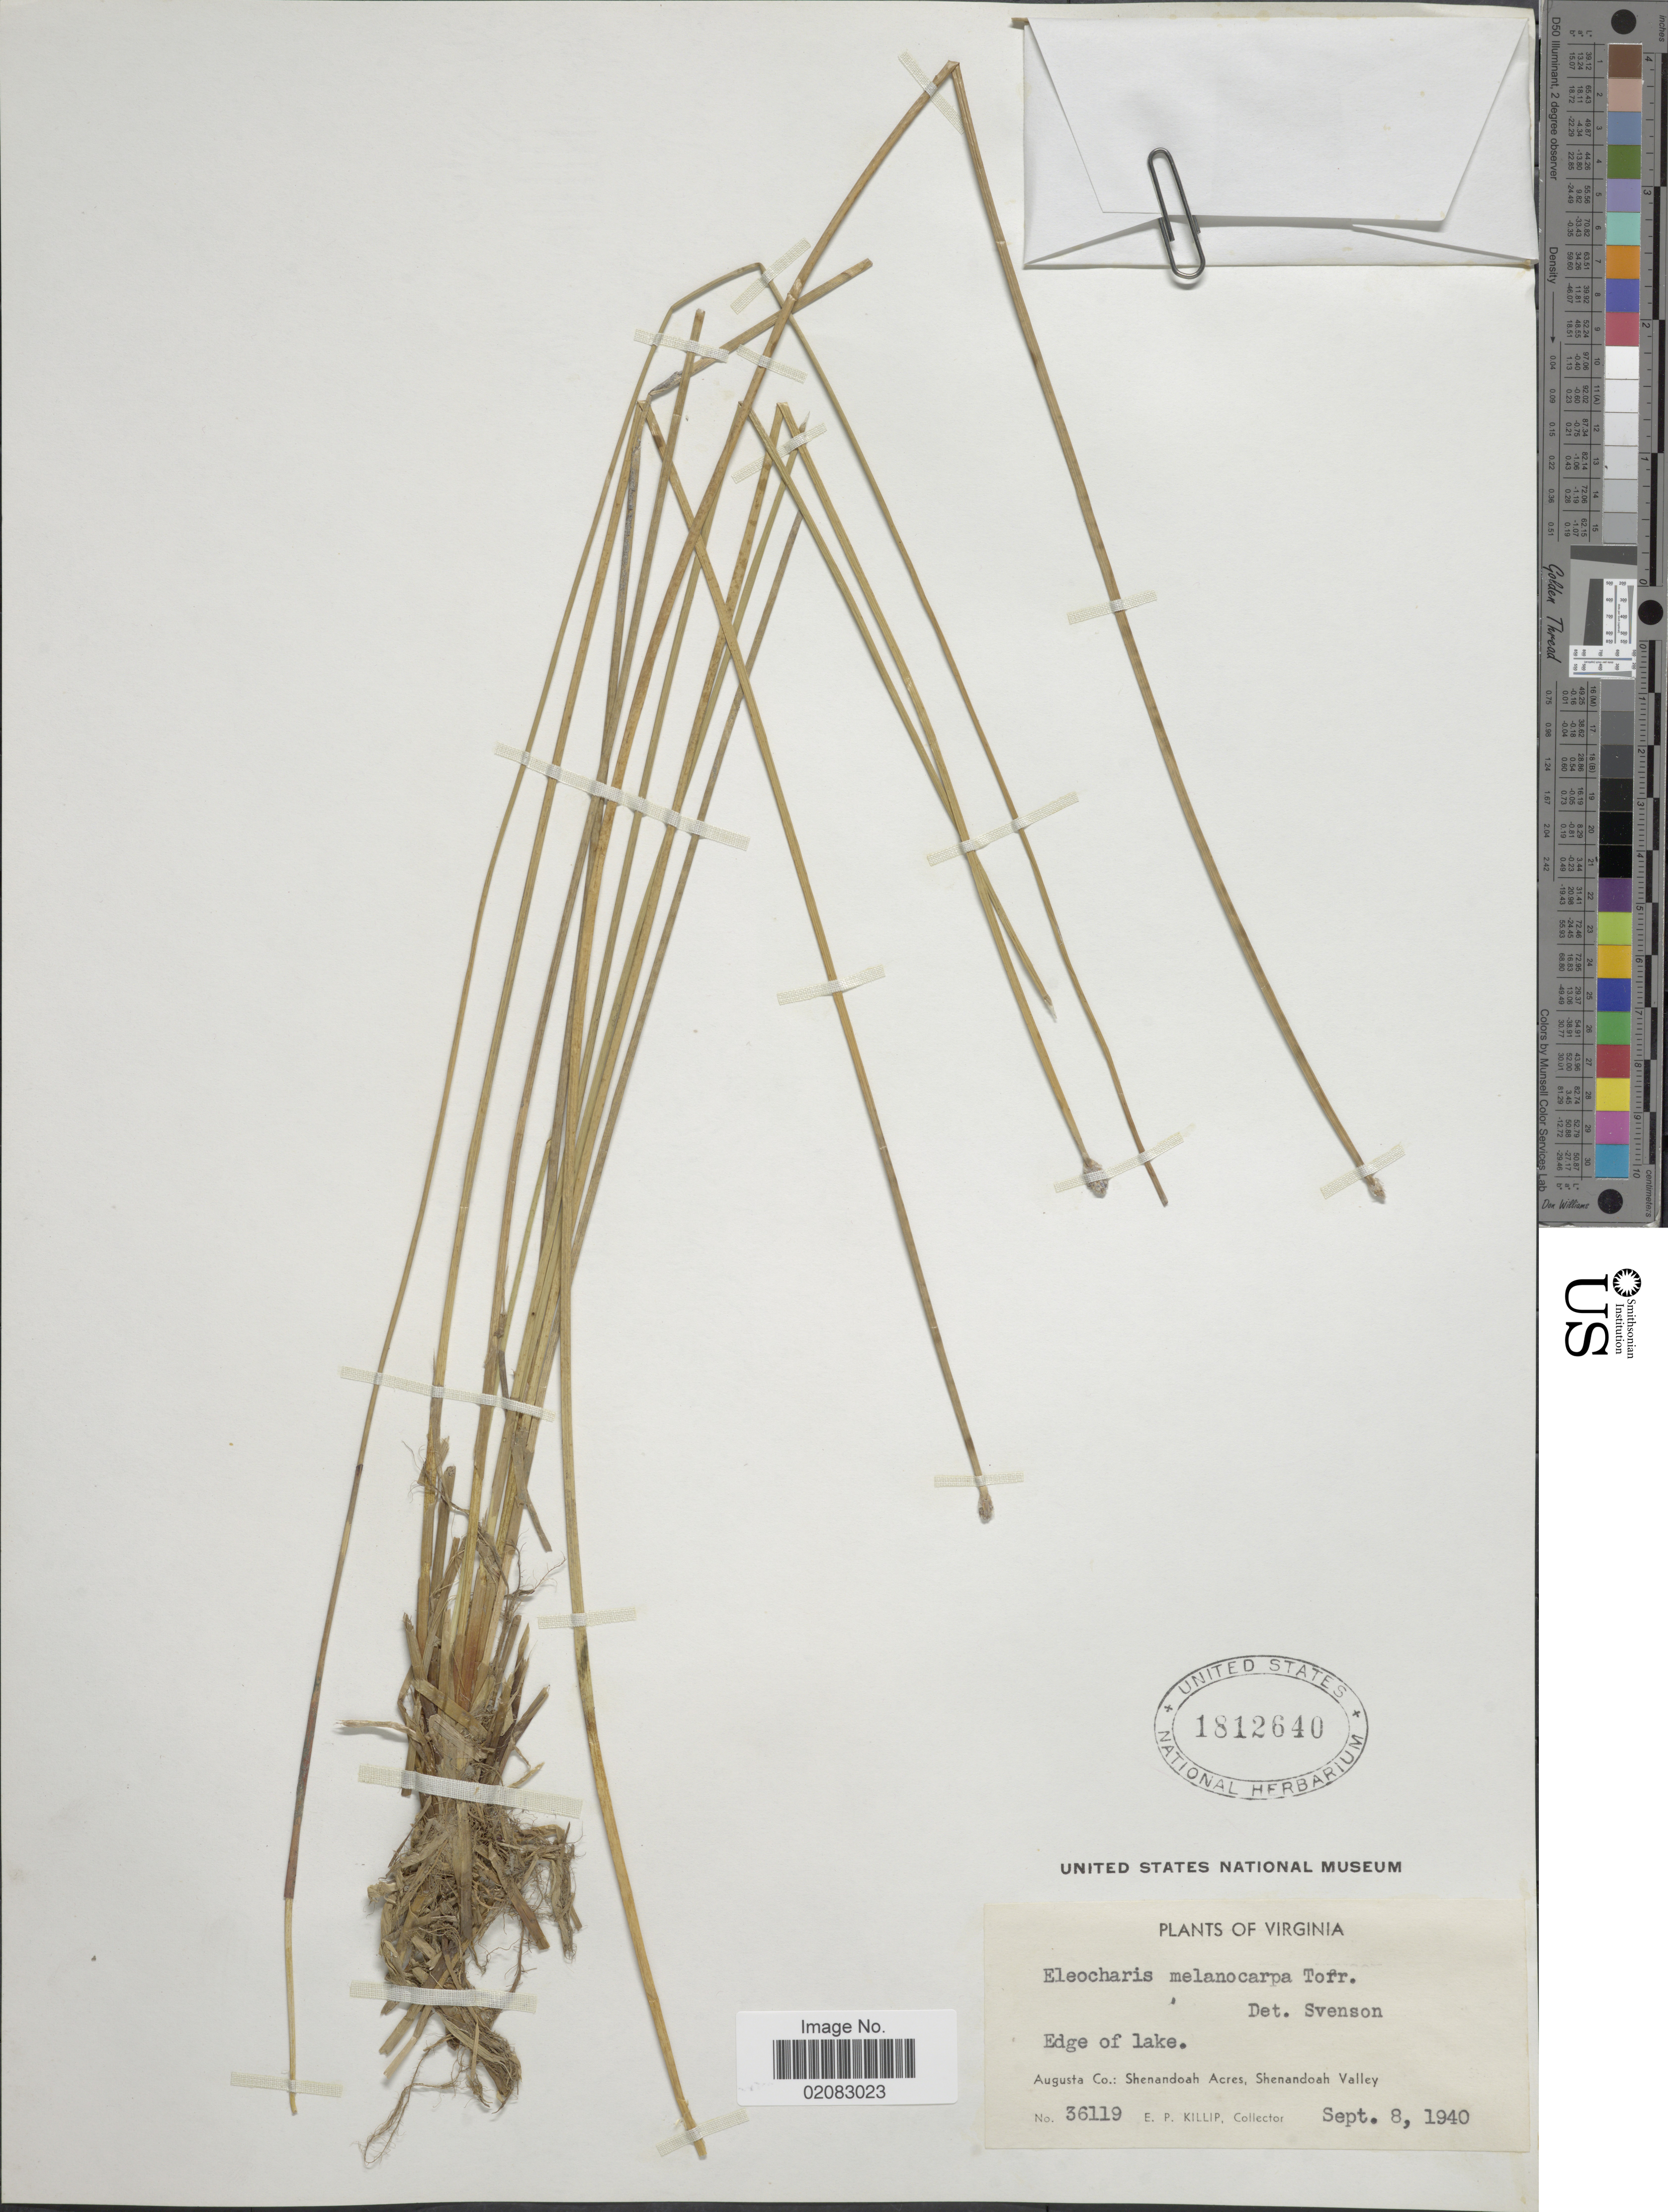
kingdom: Plantae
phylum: Tracheophyta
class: Liliopsida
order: Poales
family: Cyperaceae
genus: Eleocharis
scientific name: Eleocharis melanocarpa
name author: Torr.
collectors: E. P. Killip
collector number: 36119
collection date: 1940-09-08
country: United States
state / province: Virginia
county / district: Augusta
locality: Edge of lake, Augusta Co: Shenadoah Acres, Shenandoah Valley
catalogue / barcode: US 1812640